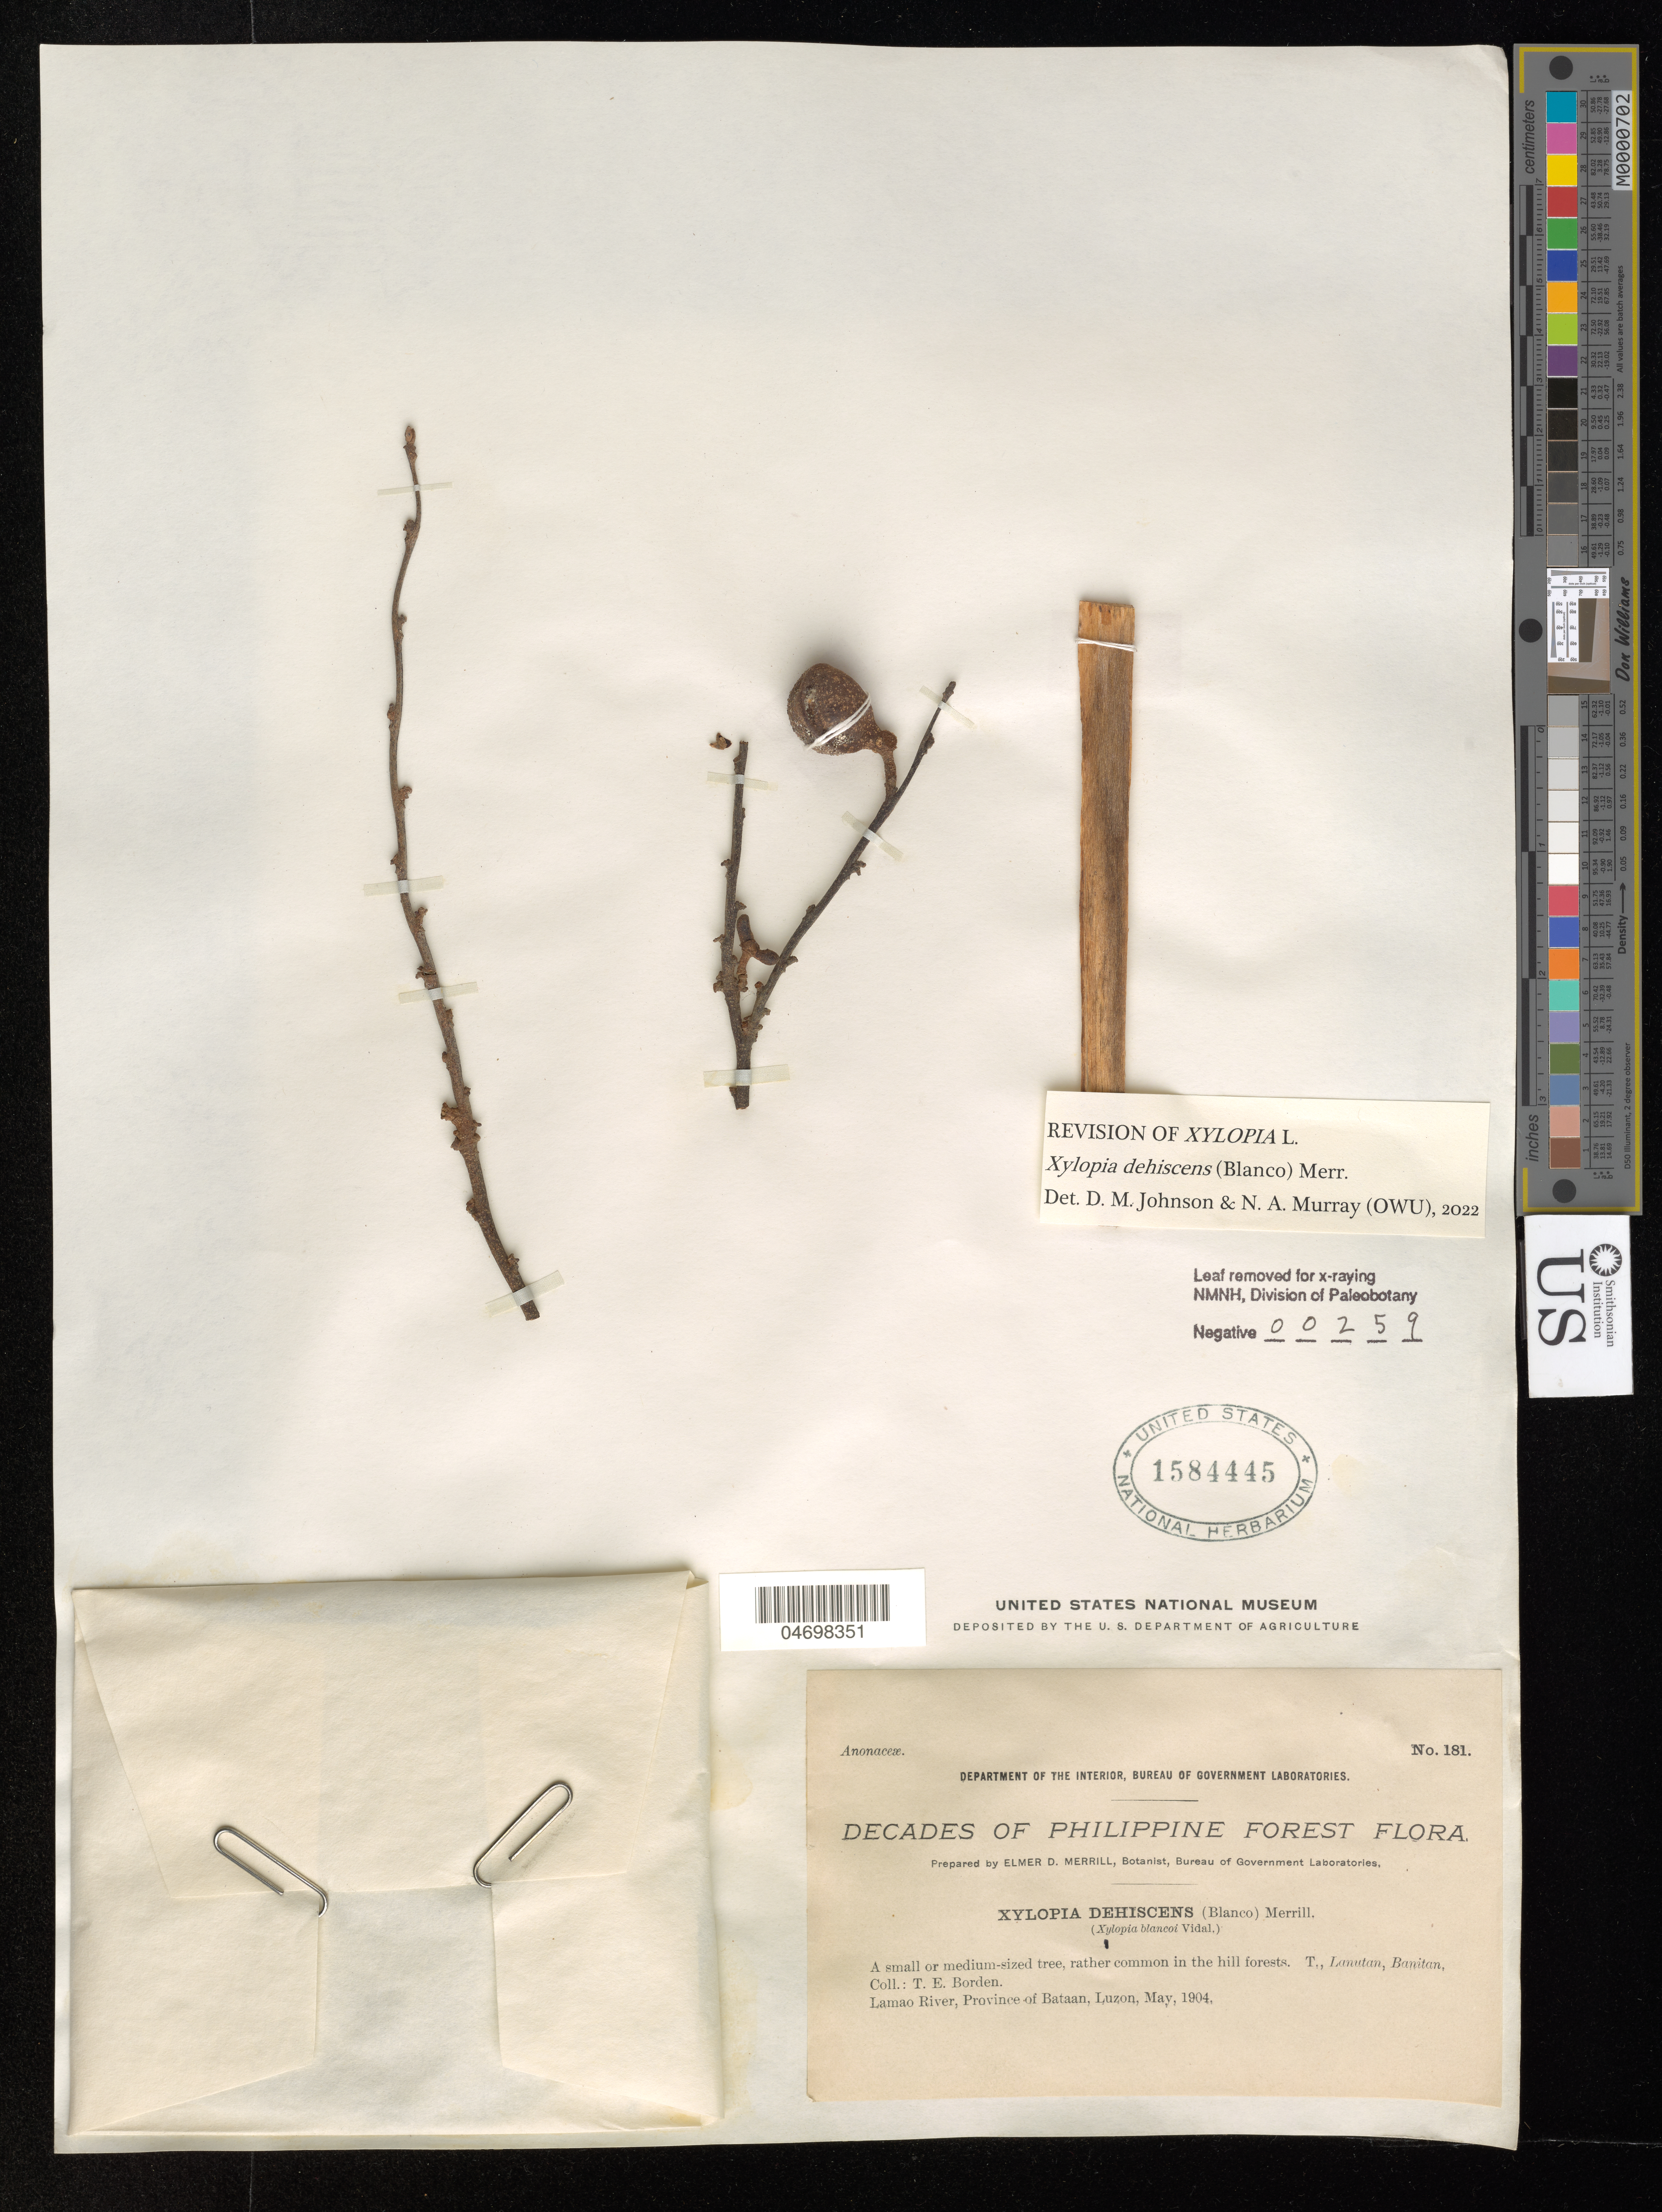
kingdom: Plantae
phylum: Tracheophyta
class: Magnoliopsida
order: Magnoliales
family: Annonaceae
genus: Xylopia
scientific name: Xylopia dehiscens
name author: (Blanco) Merr.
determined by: Johnson, D. M.; Murray, N. A.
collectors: T. E. Borden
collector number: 181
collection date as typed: May 1904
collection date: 1904-05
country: Philippines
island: Luzon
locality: Lamao River, Mt. Mariveles, Prov. of Bataan, Luzon.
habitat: In the hill forests.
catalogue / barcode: US 1584445